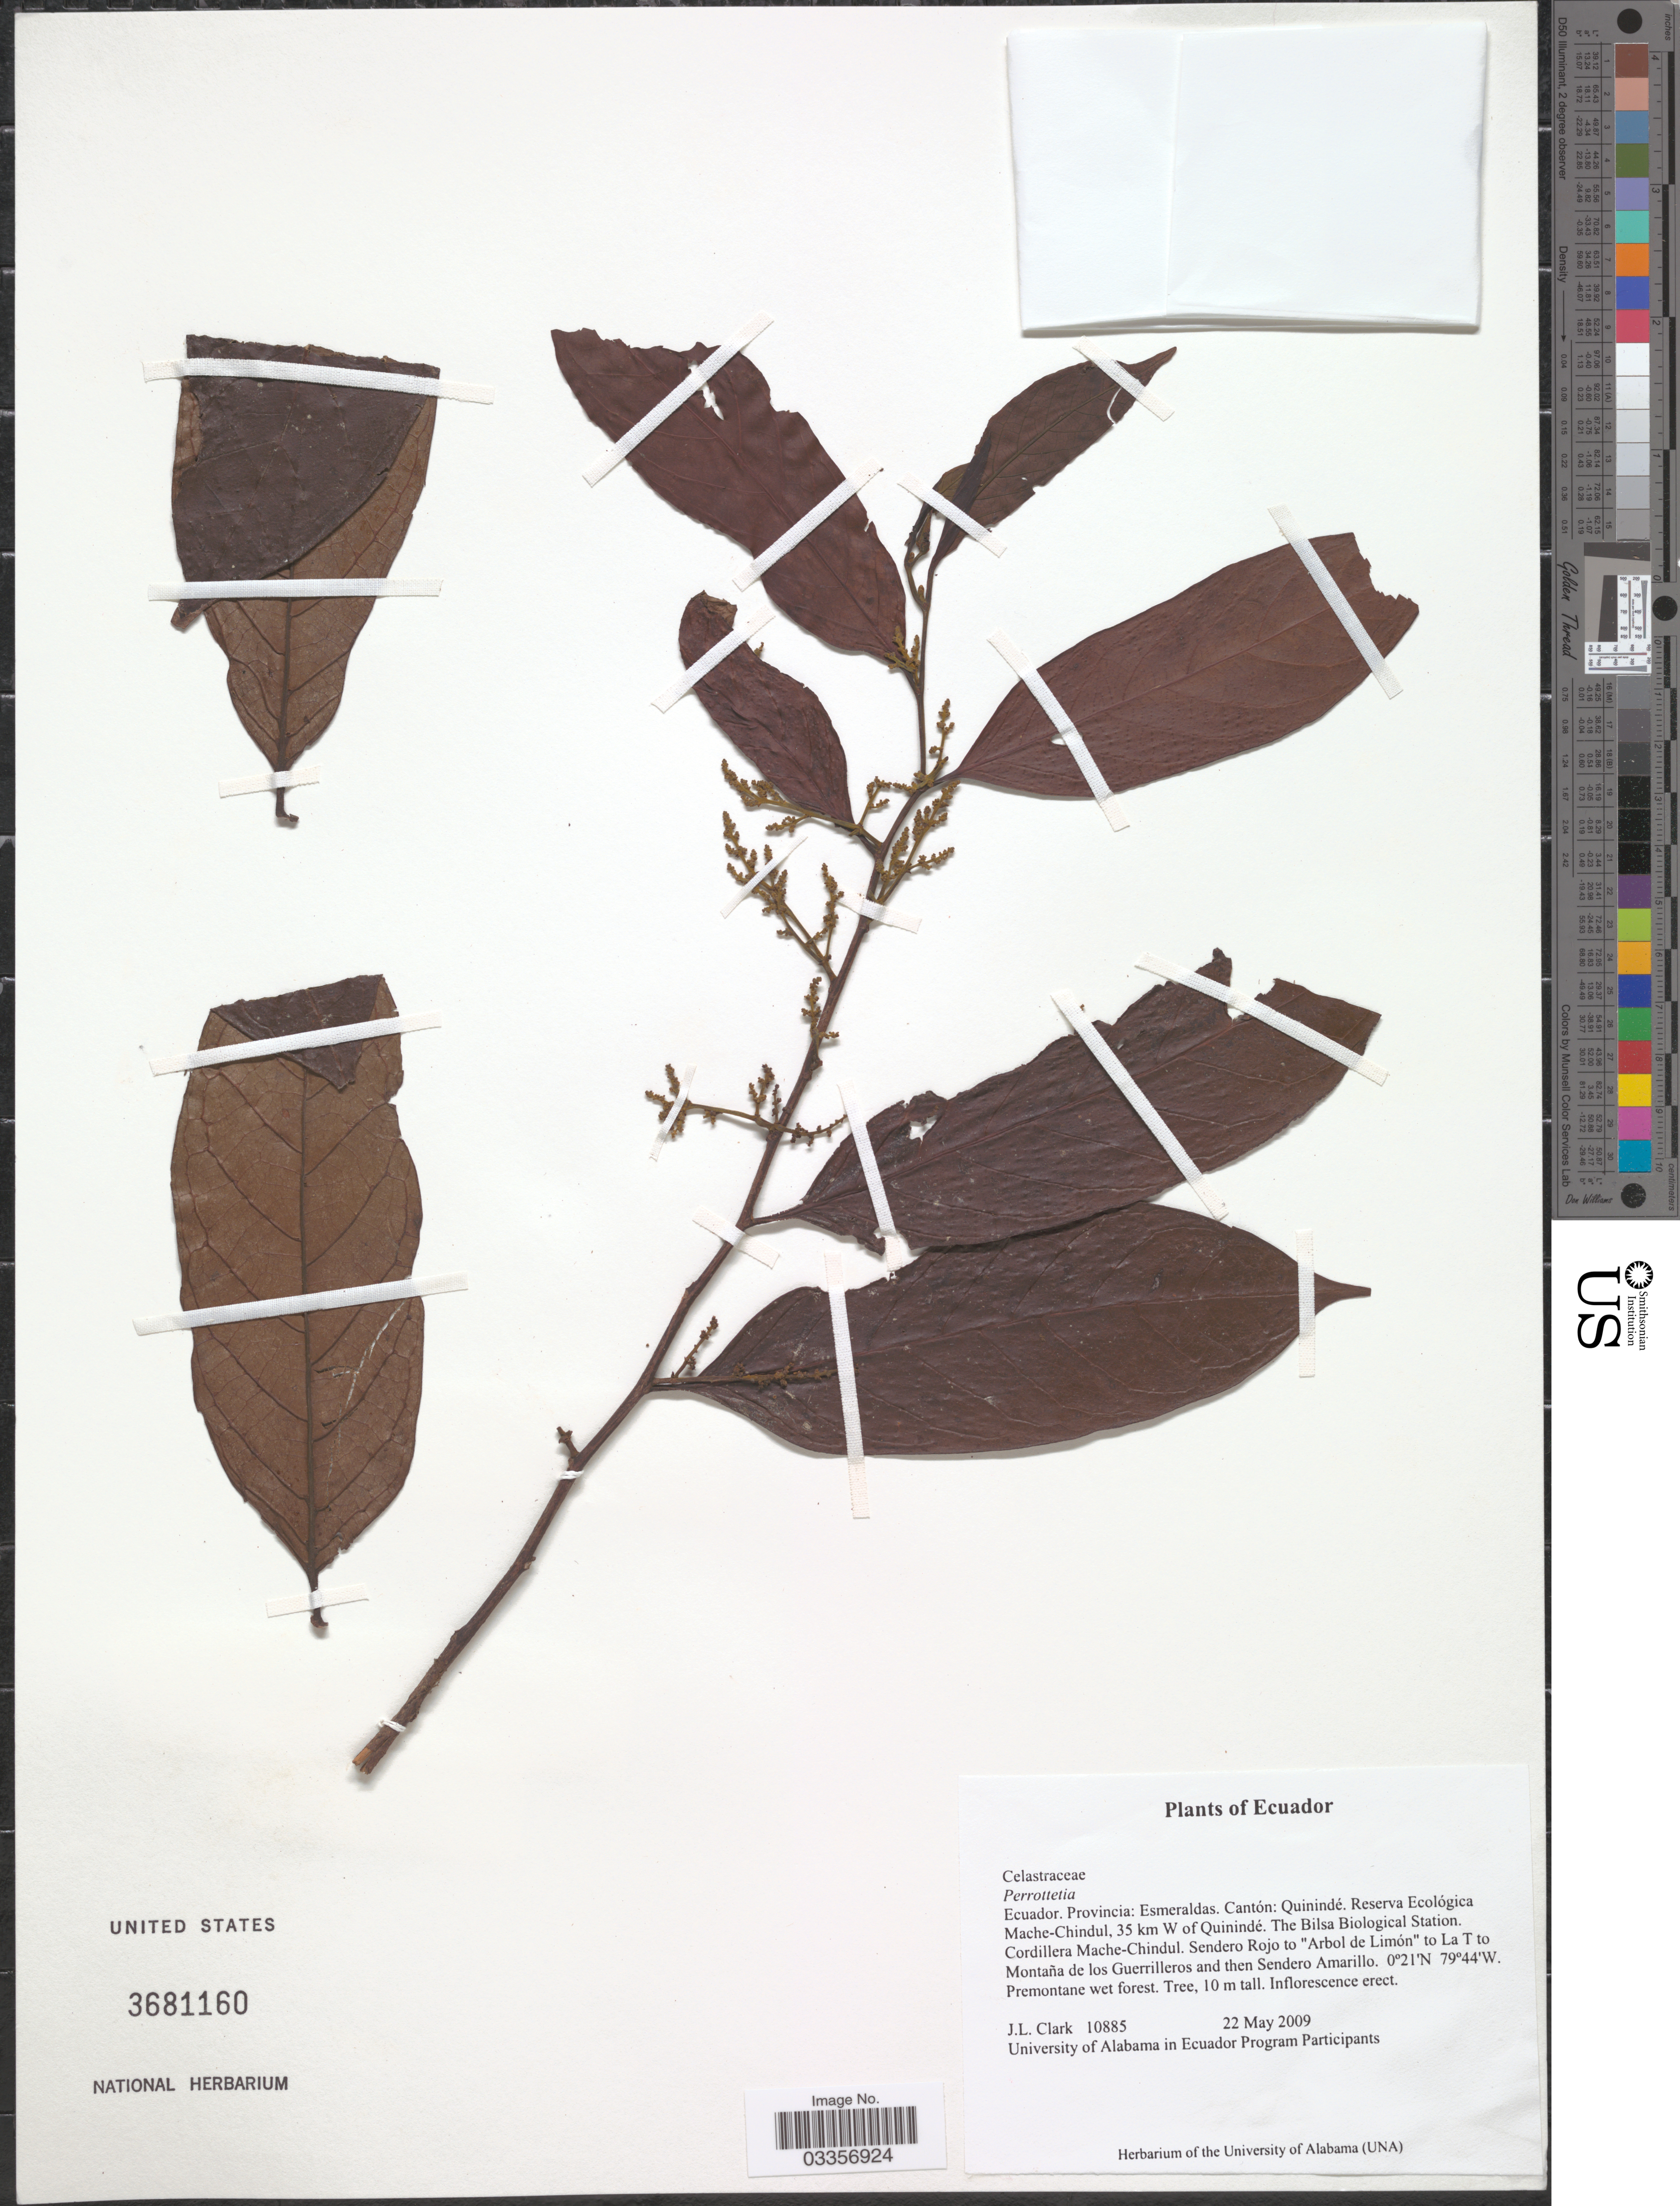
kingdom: Plantae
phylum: Tracheophyta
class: Magnoliopsida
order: Huerteales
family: Dipentodontaceae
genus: Perrottetia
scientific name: Perrottetia sp.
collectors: J. L. Clark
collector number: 10885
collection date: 2009-05-22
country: Ecuador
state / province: Esmeraldas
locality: Cantón: Quinindé. Reserva Ecológica Mache-Chindul, 35 km W of Quinindé: The Bilsa Biological Station. Cordillera Mache-Chindul. Sendero Rojo to "Arbol de Limón" to La T to Montaña de los Guerrilleros and then Sendero Amarillo.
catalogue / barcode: US 3681160